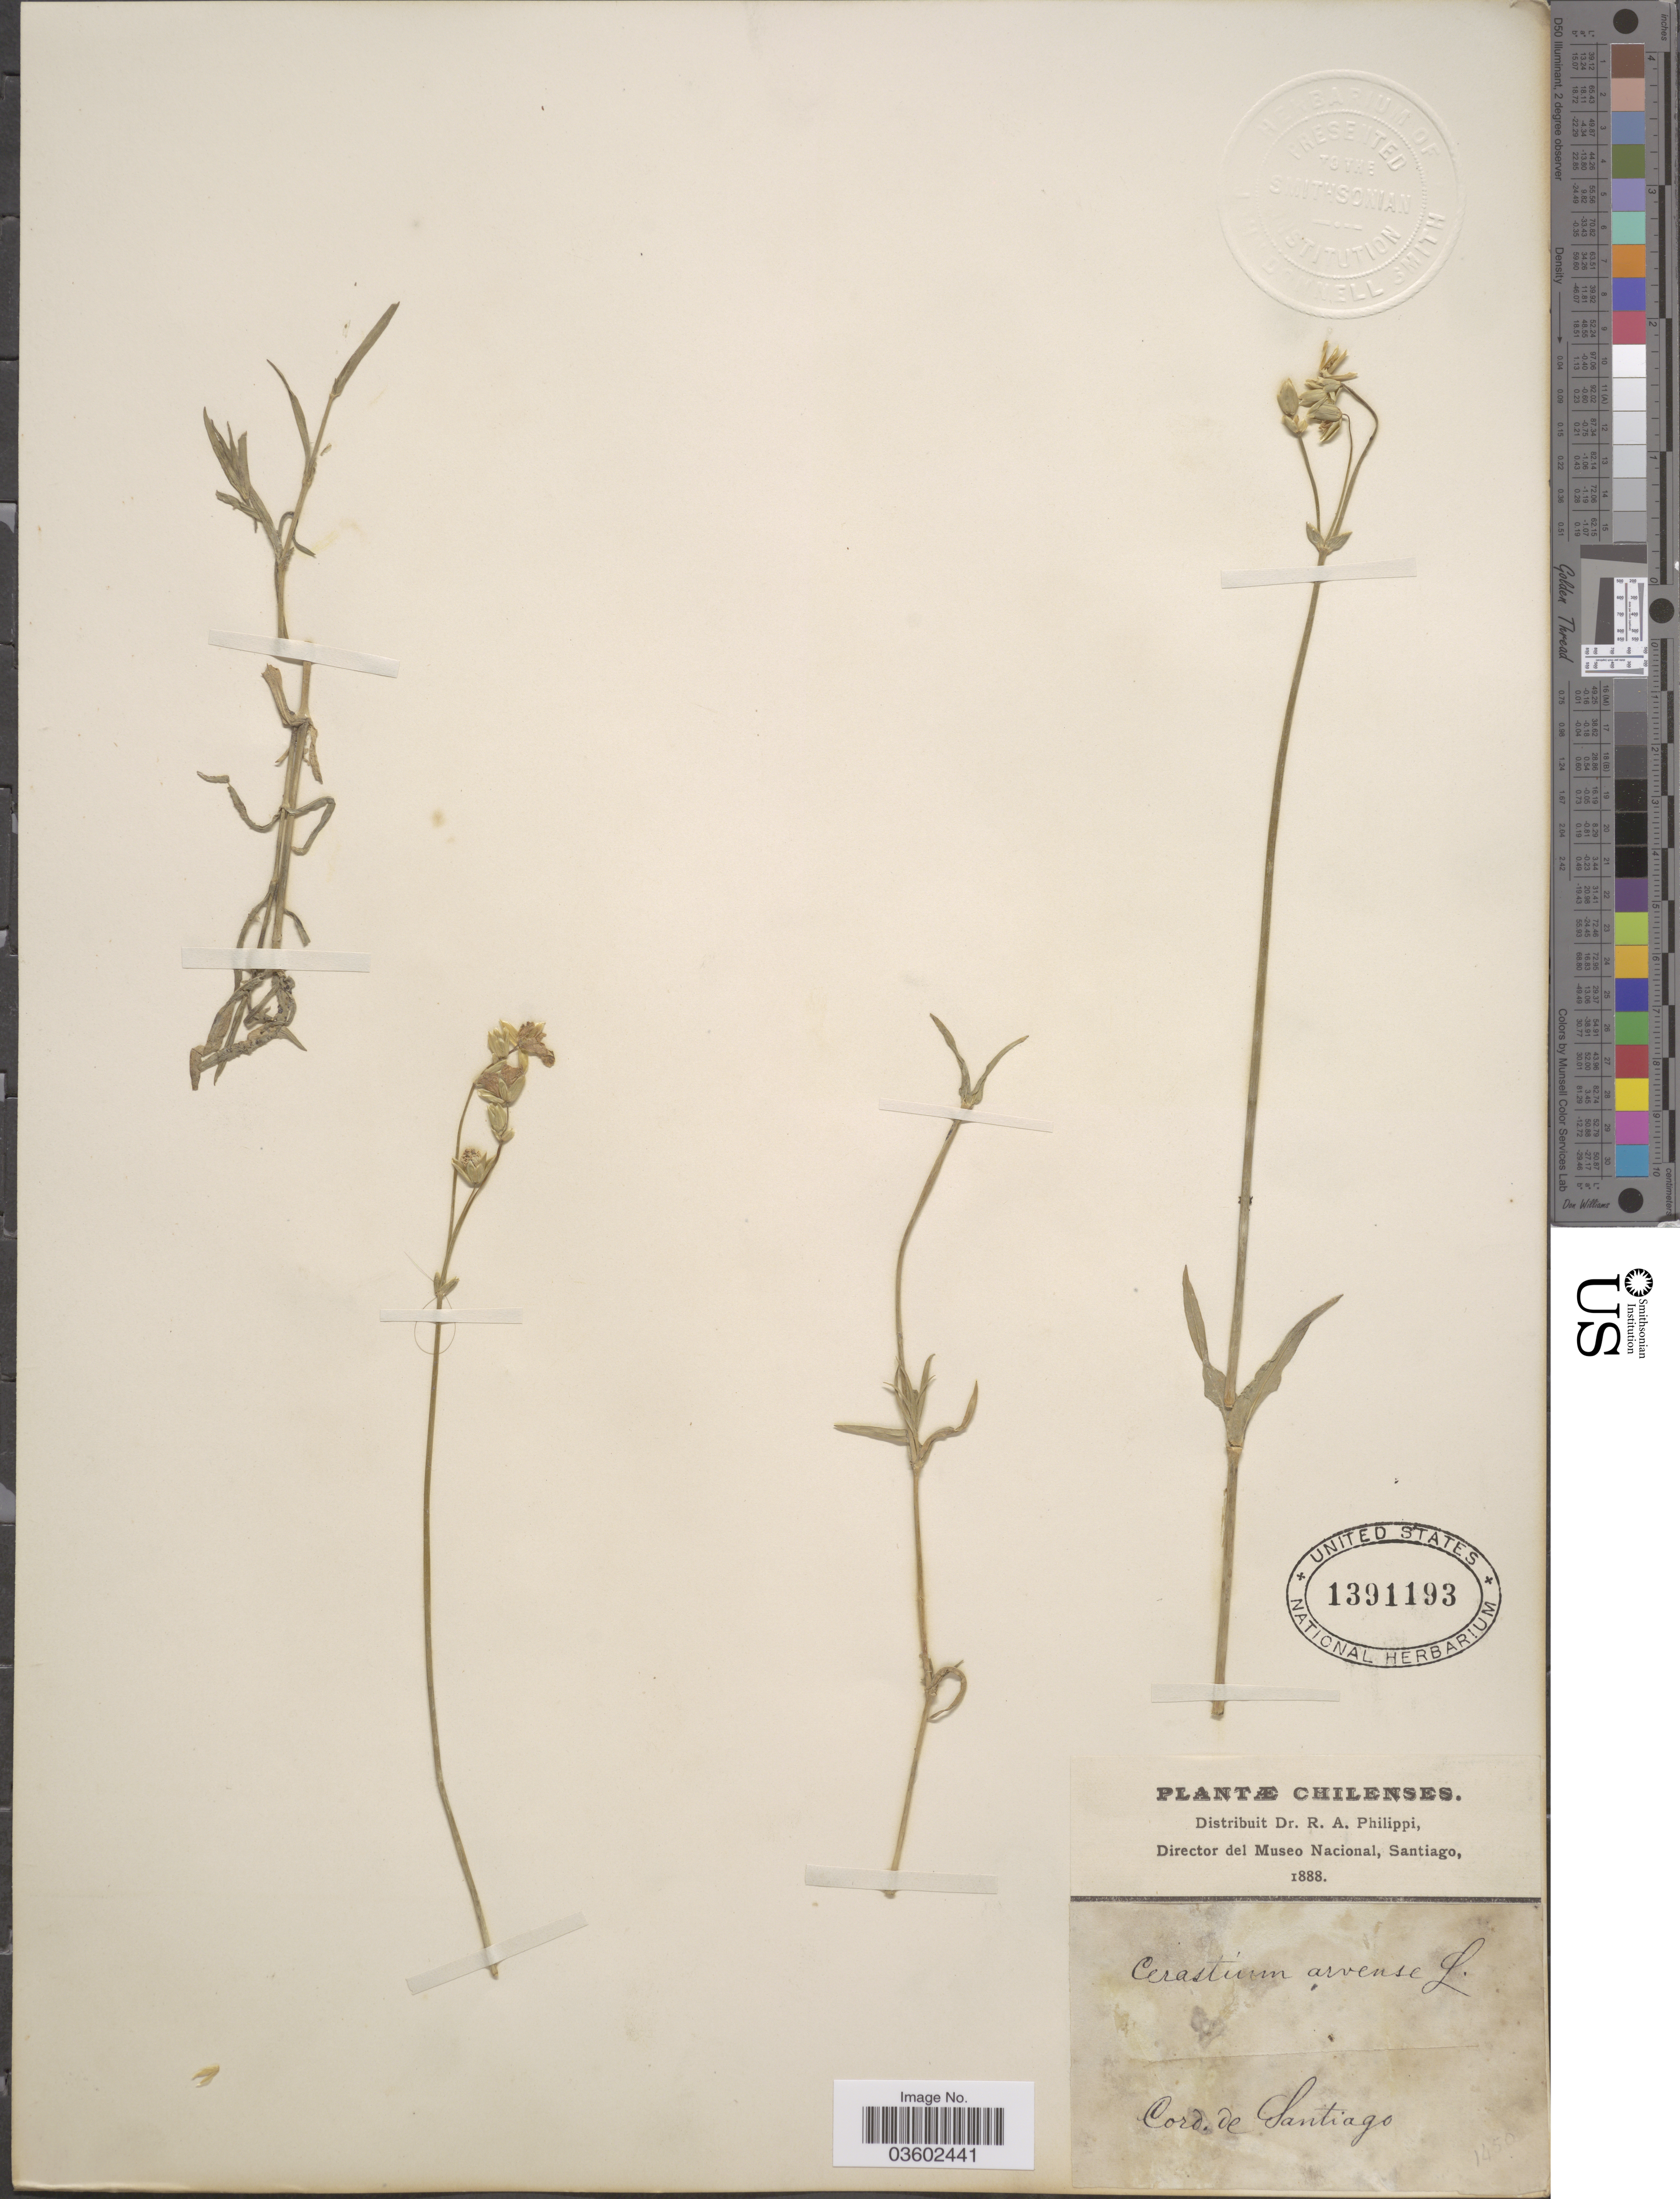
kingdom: Plantae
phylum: Tracheophyta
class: Magnoliopsida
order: Caryophyllales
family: Caryophyllaceae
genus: Cerastium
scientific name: Cerastium arvense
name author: L.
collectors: ex. herb. R.A. Philippi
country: Chile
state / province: Región Metropolitana (RM)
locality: Cord. de Santiago.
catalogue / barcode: US 1391193